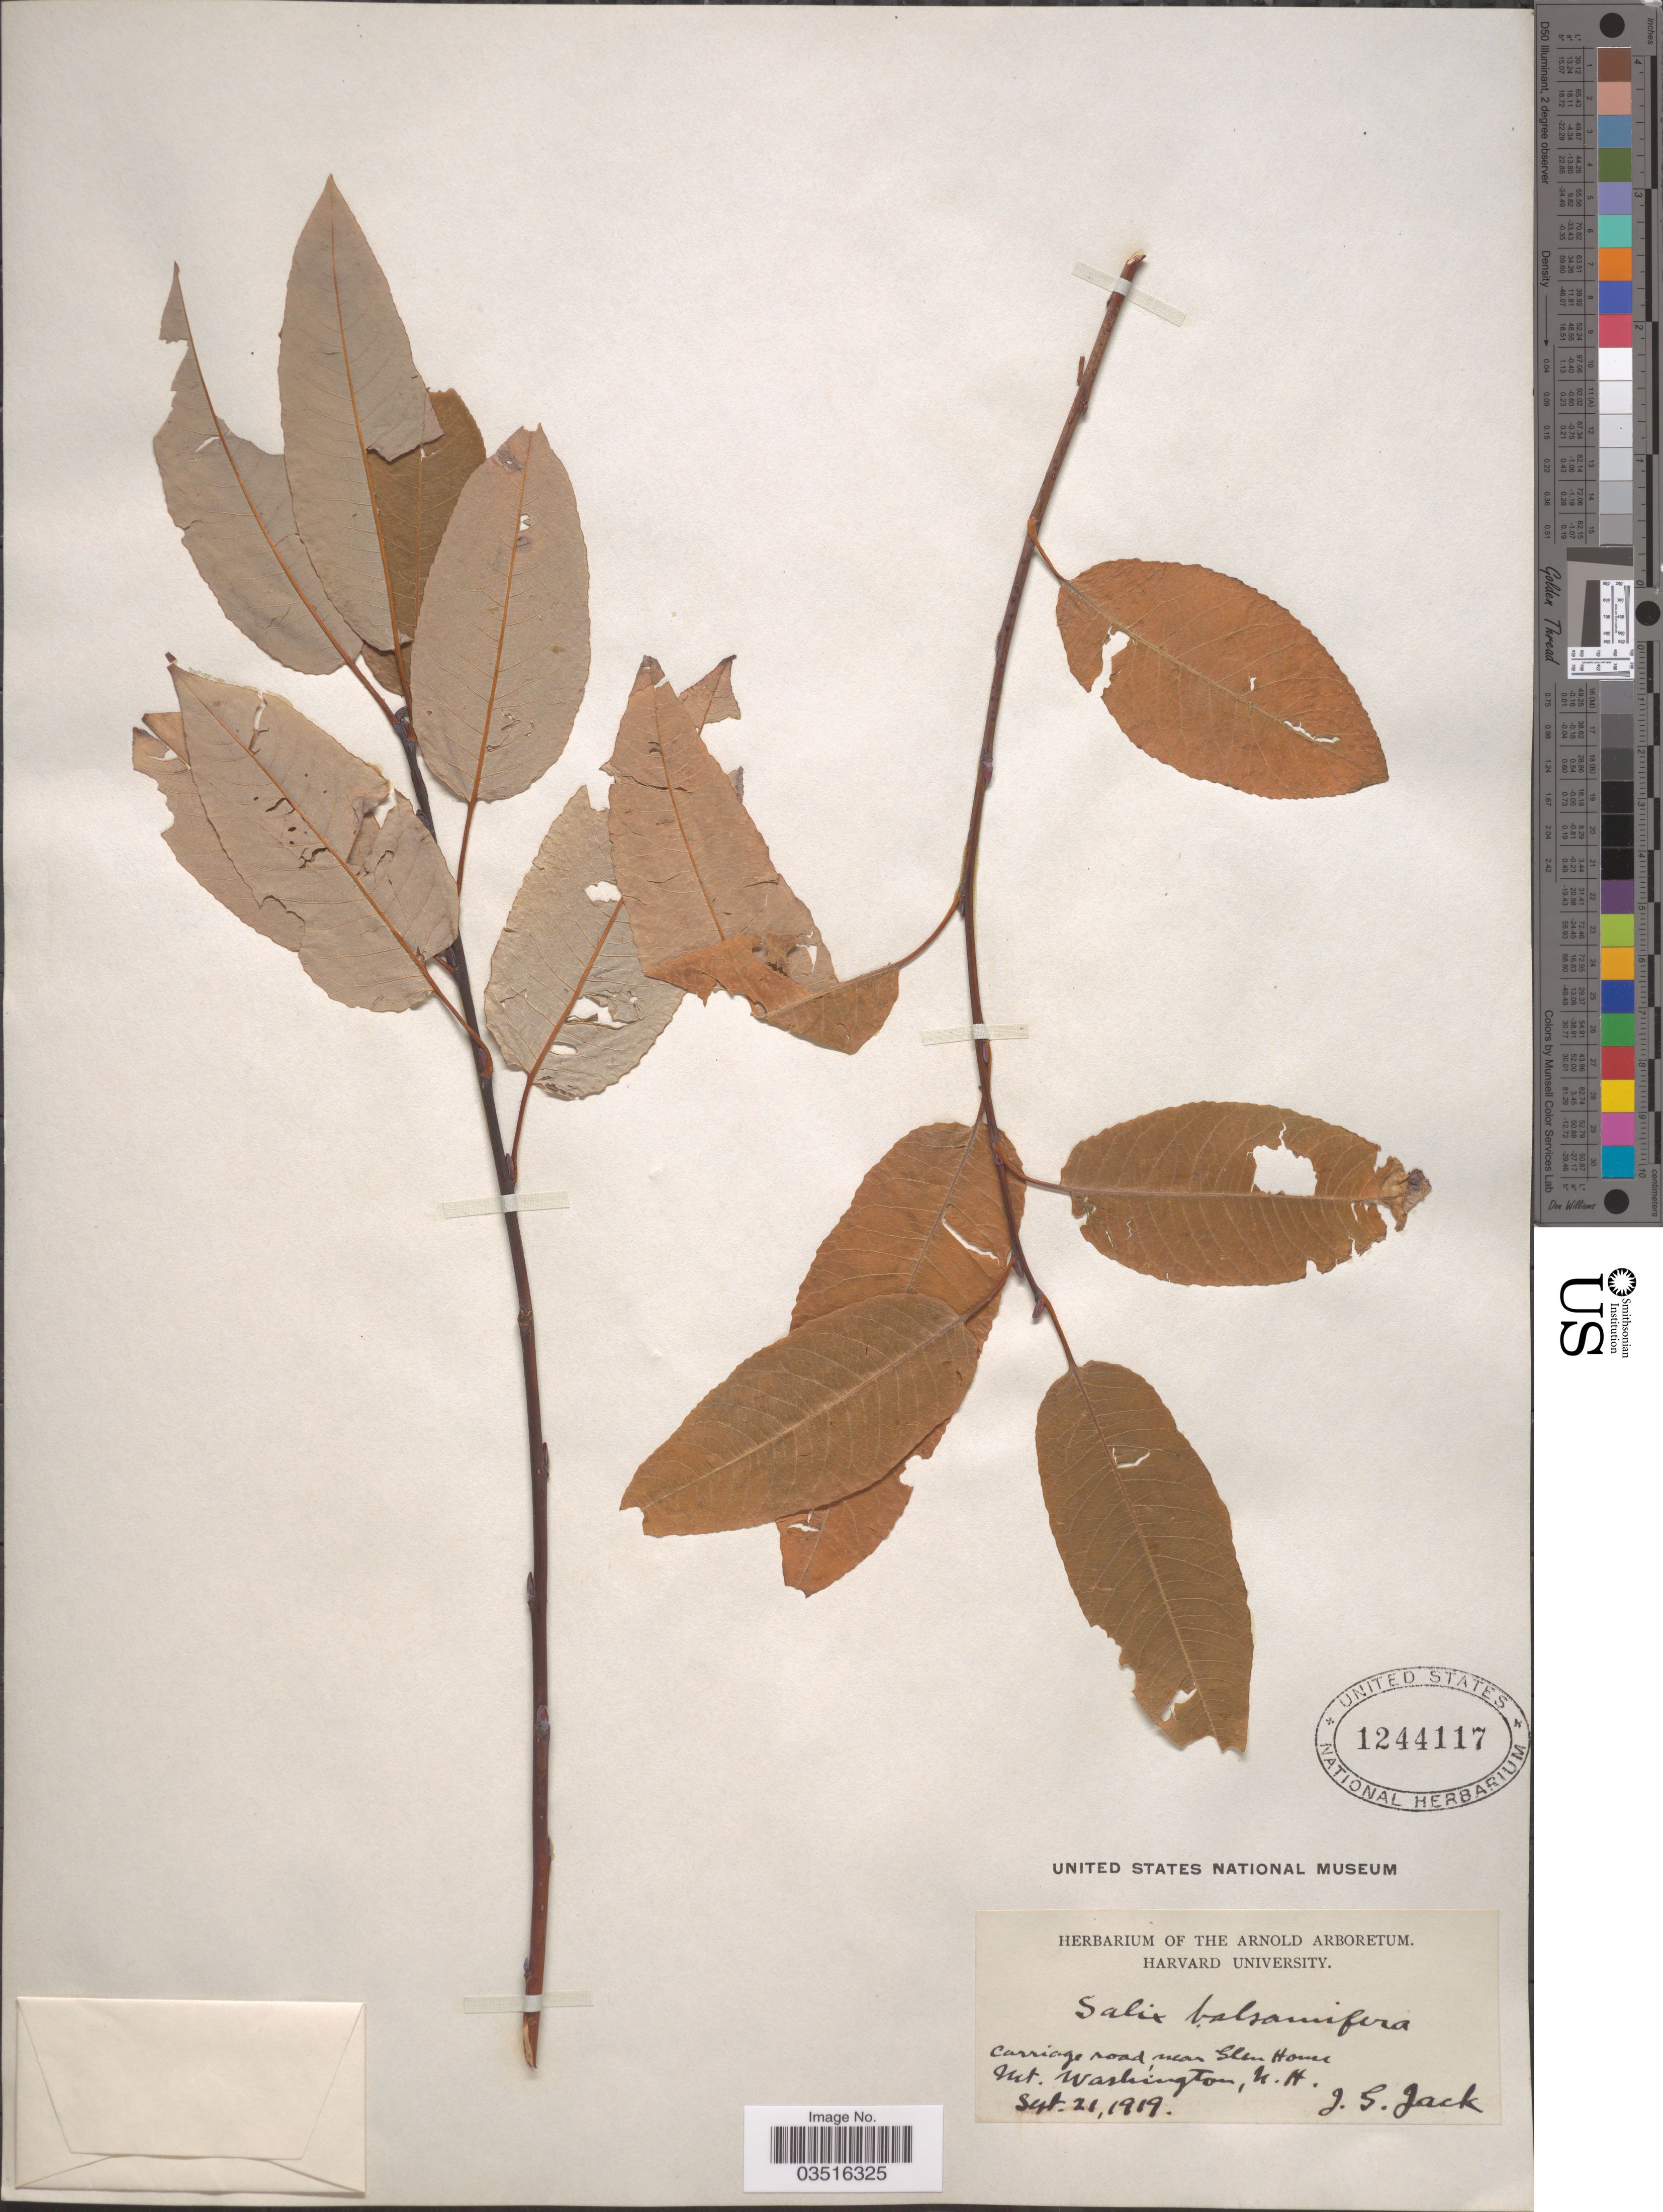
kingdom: Plantae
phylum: Tracheophyta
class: Magnoliopsida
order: Malpighiales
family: Salicaceae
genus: Salix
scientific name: Salix pyrifolia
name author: Ledeb.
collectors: J. G. Jack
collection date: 1919-09-21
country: United States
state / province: New Hampshire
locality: Carriage road near Glen House Mt. Washington.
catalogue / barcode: US 1244117